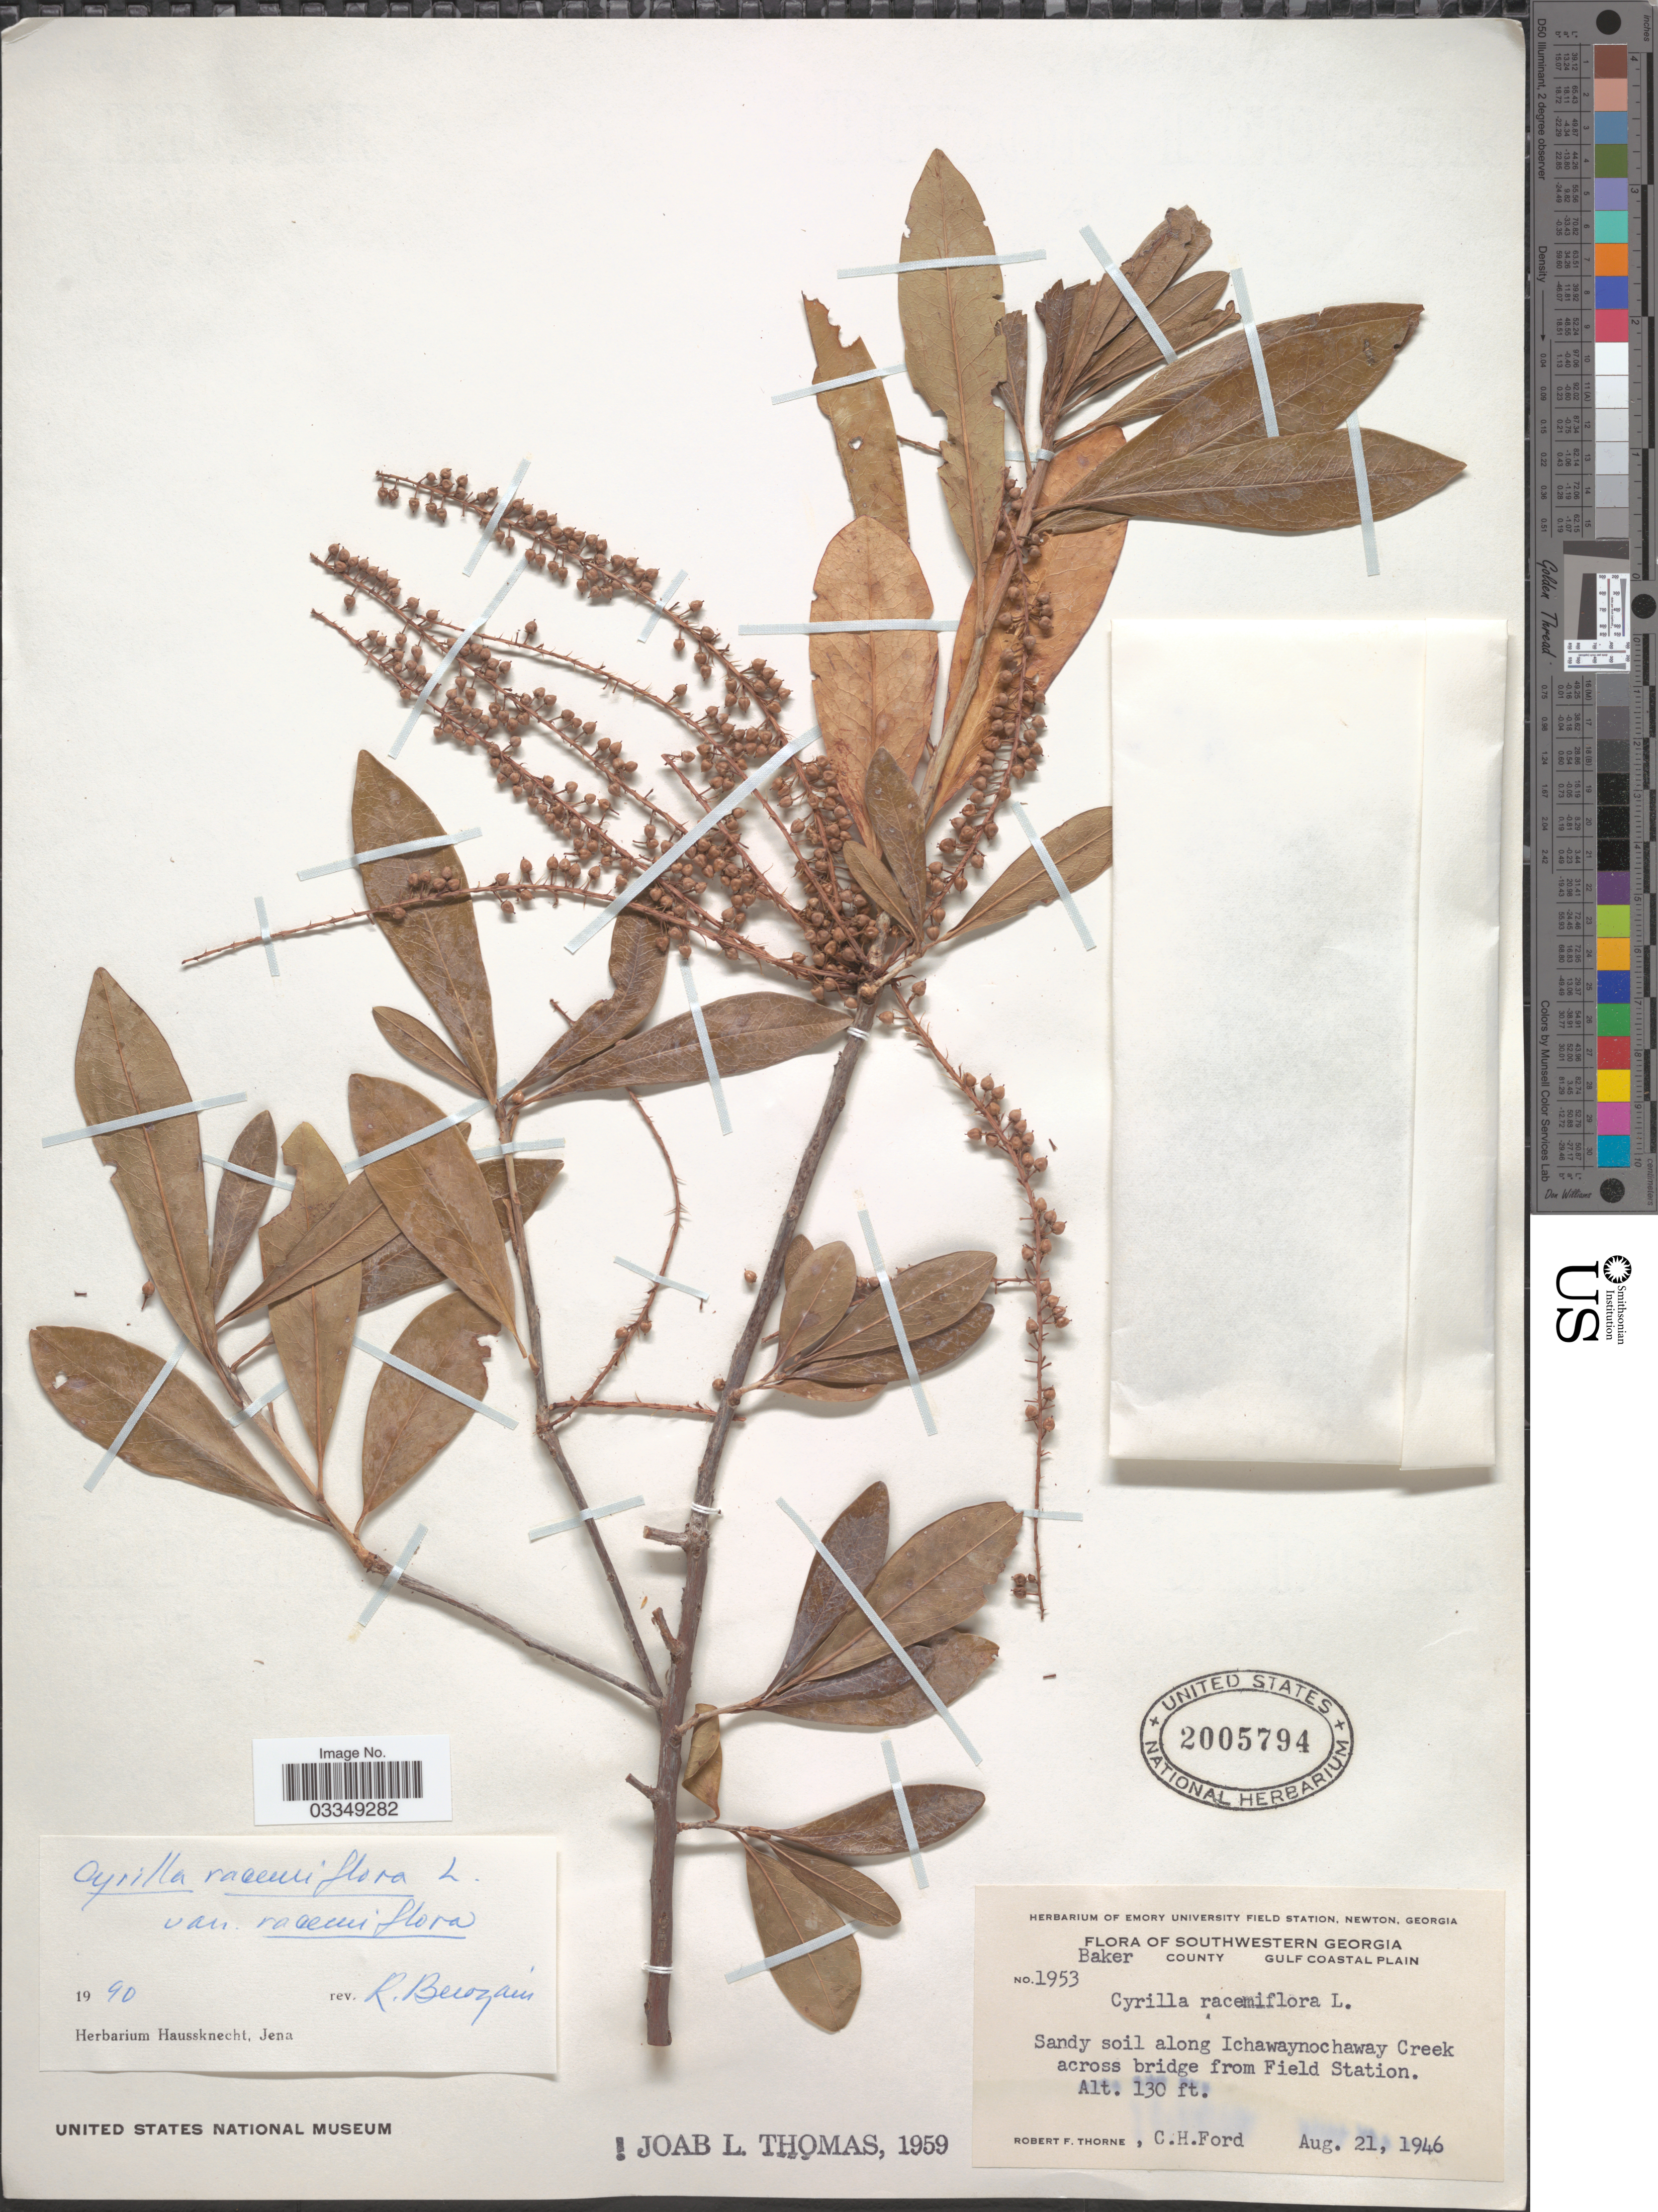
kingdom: Plantae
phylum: Tracheophyta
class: Magnoliopsida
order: Ericales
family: Cyrillaceae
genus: Cyrilla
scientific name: Cyrilla racemiflora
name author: L.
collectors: R. F. Thorne & C. H. Ford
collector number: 1953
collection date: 1946-08-21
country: United States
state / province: Georgia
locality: Southwestern Georgia. Baker County, Gulf Coastal Plain. Sandy soil along Ichawaynochaway Creek across bridge from Field Station.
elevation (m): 40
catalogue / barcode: US 2005794